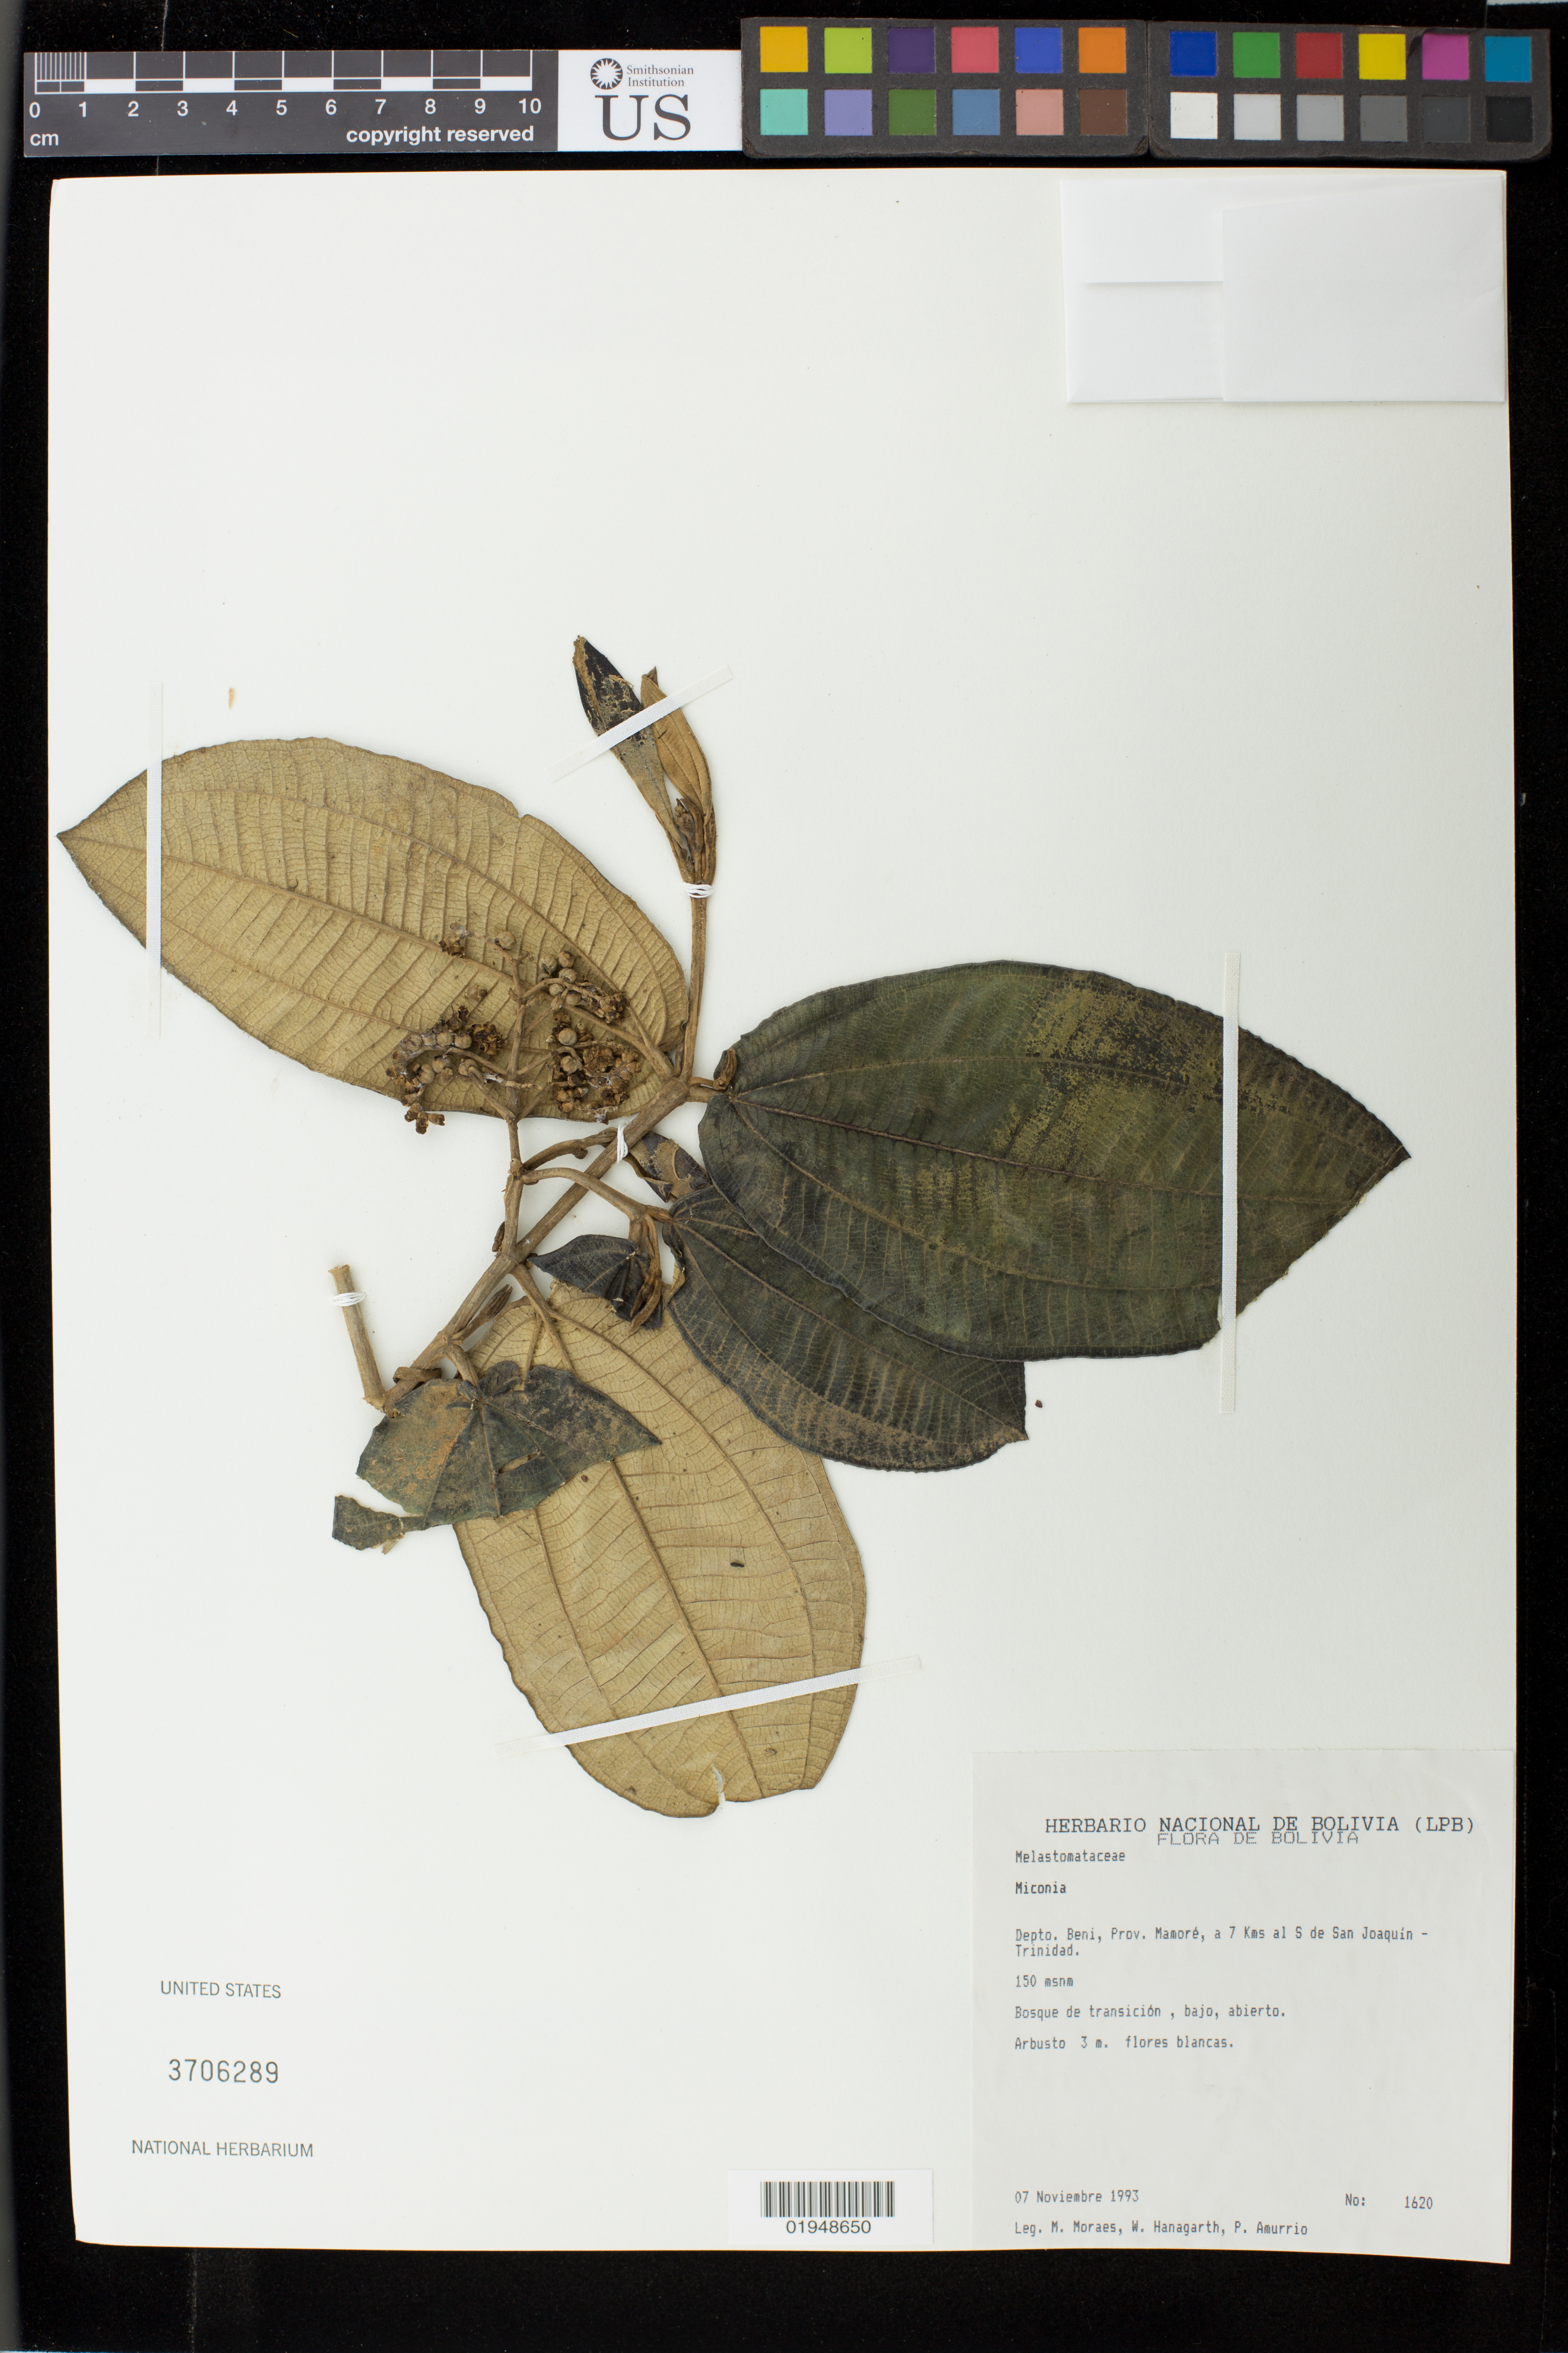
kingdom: Plantae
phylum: Tracheophyta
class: Magnoliopsida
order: Myrtales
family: Melastomataceae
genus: Miconia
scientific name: Miconia sp.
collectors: M. Moraes, W. Hanagarth & P. Amurrio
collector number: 1620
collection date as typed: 07 Noviembre 1993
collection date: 1993-11-07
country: Bolivia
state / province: Beni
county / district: Mamoré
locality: a 7 Kms al S de San Joaquin-Trinidad.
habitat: Transitional forest, low, open.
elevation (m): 150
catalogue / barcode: US 3706289